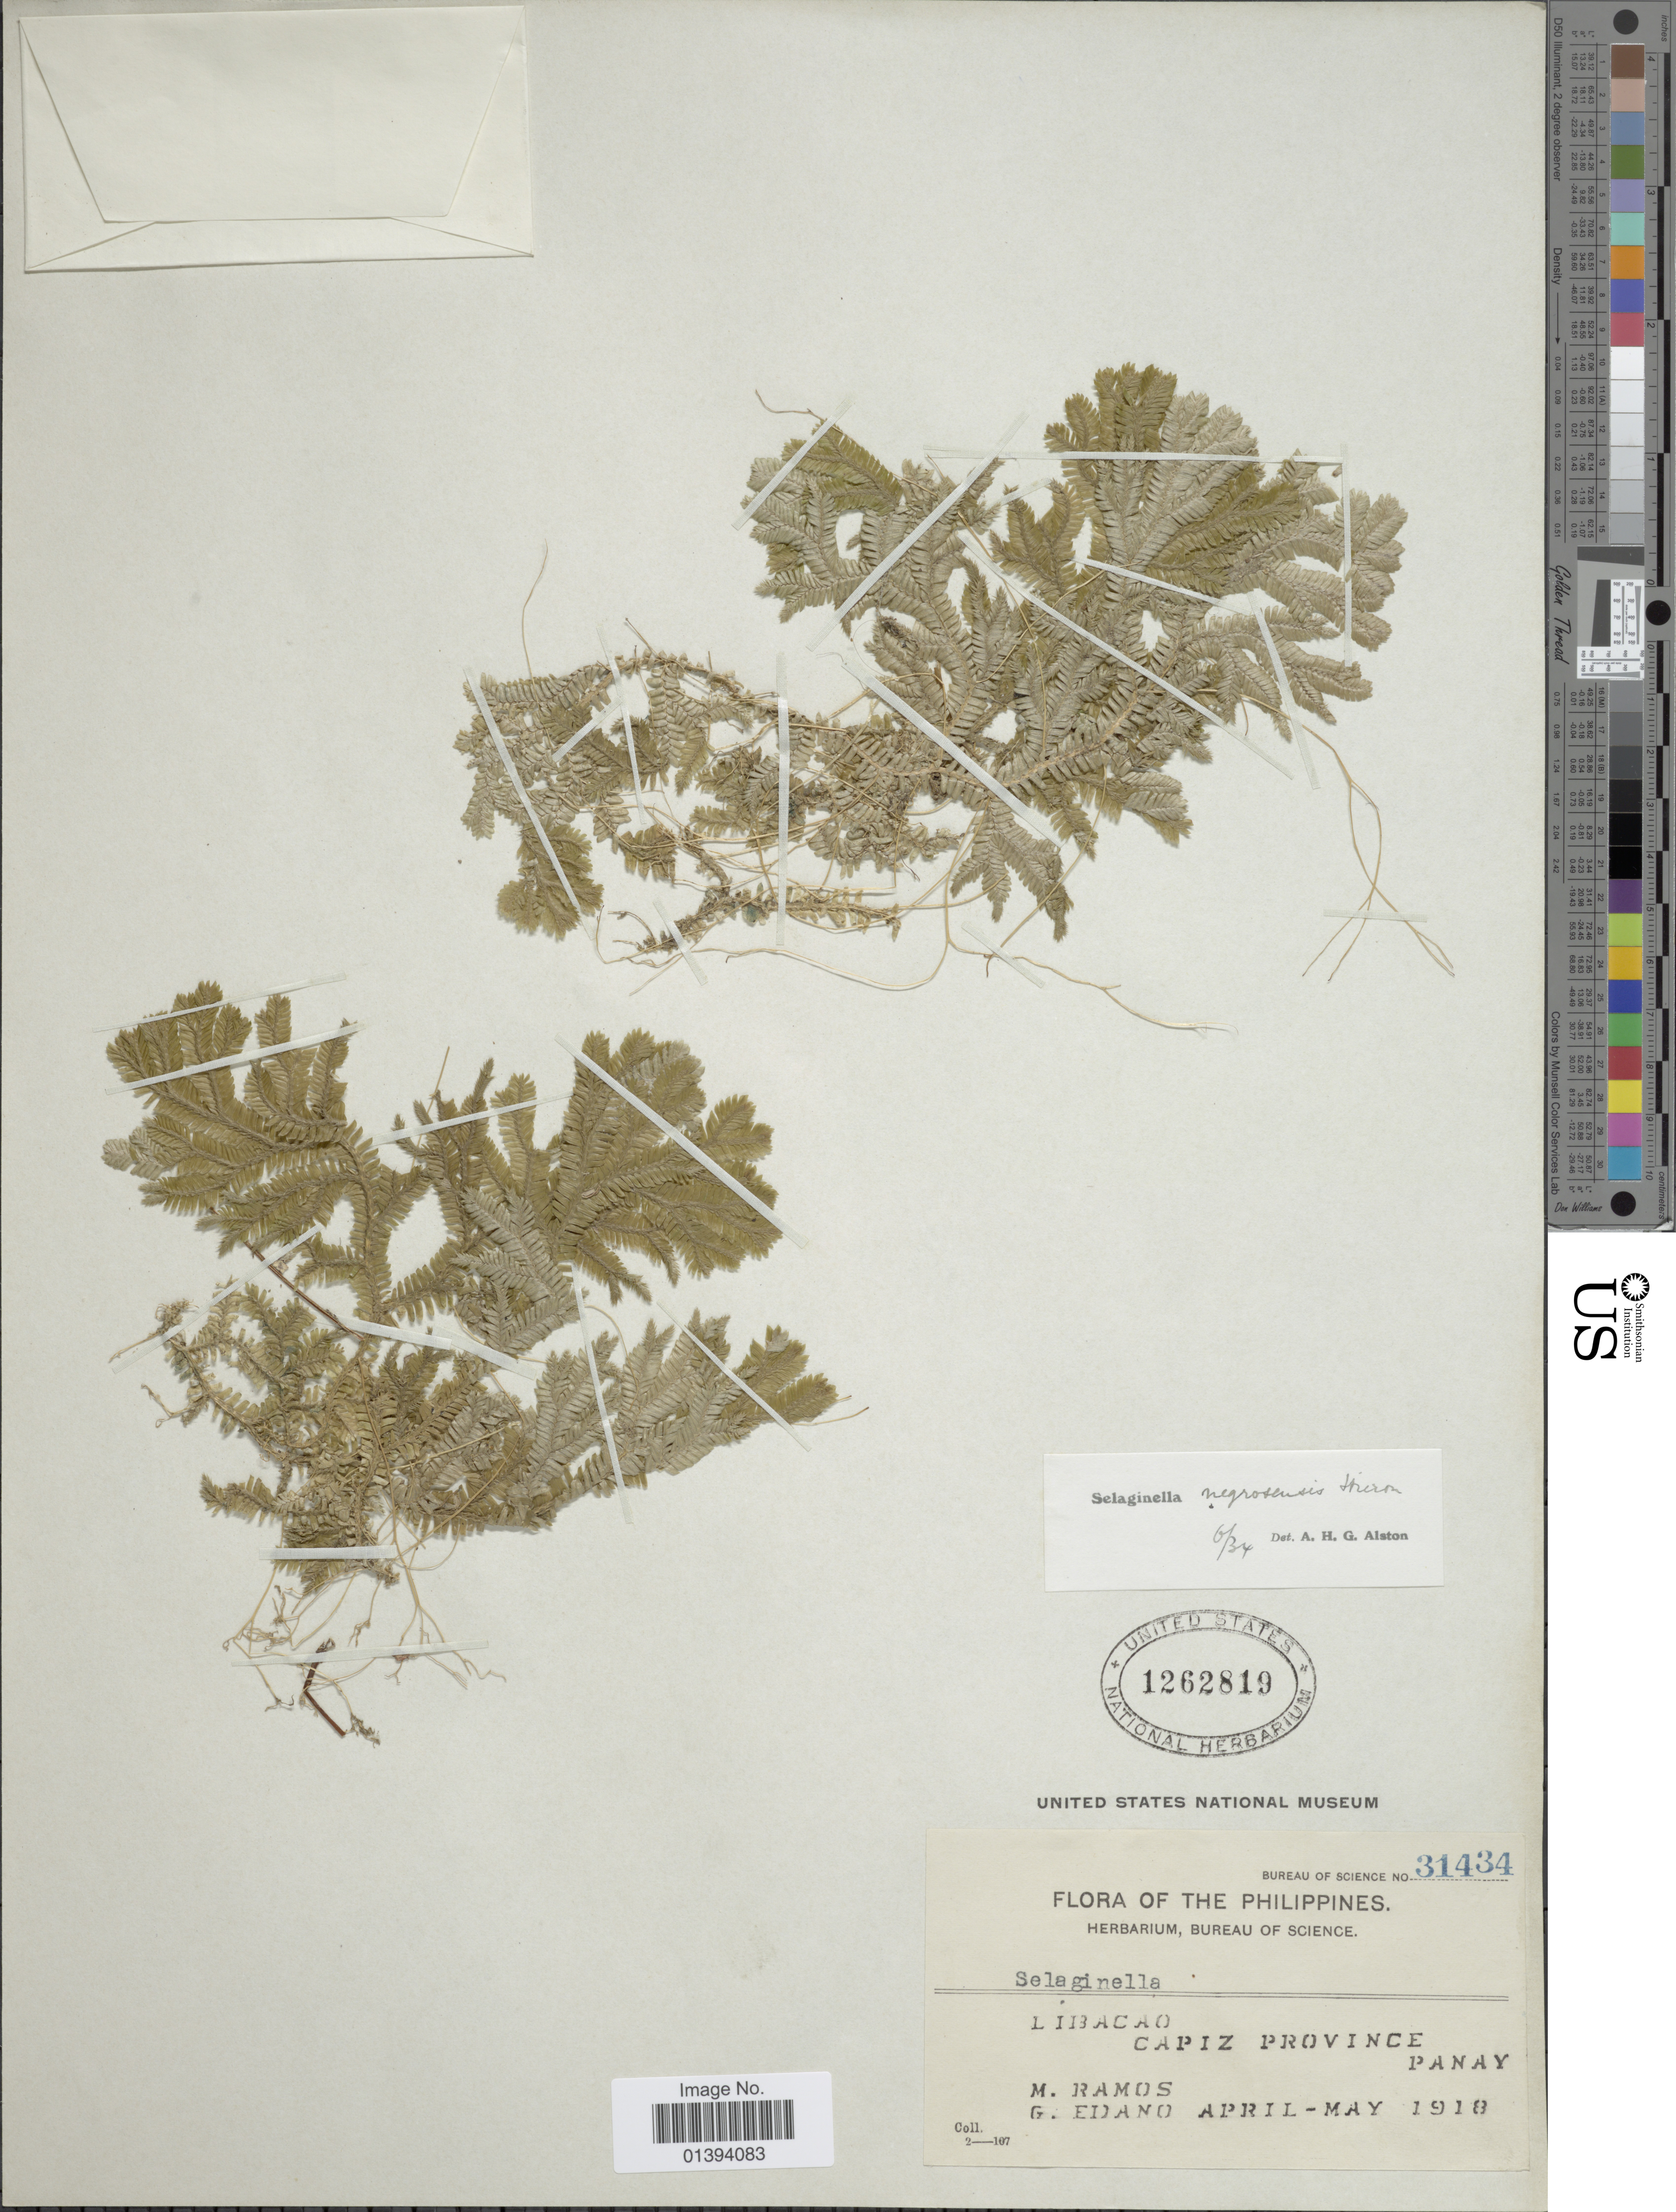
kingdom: Plantae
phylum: Tracheophyta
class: Lycopodiopsida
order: Selaginellales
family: Selaginellaceae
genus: Selaginella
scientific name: Selaginella negrosensis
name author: Hieron. in Elmer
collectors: M. Ramos & G. Edaño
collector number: Bureau of Science 31434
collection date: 1918-04/1918-05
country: Philippines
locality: Libacao, Capiz province Panay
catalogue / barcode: US 1262819